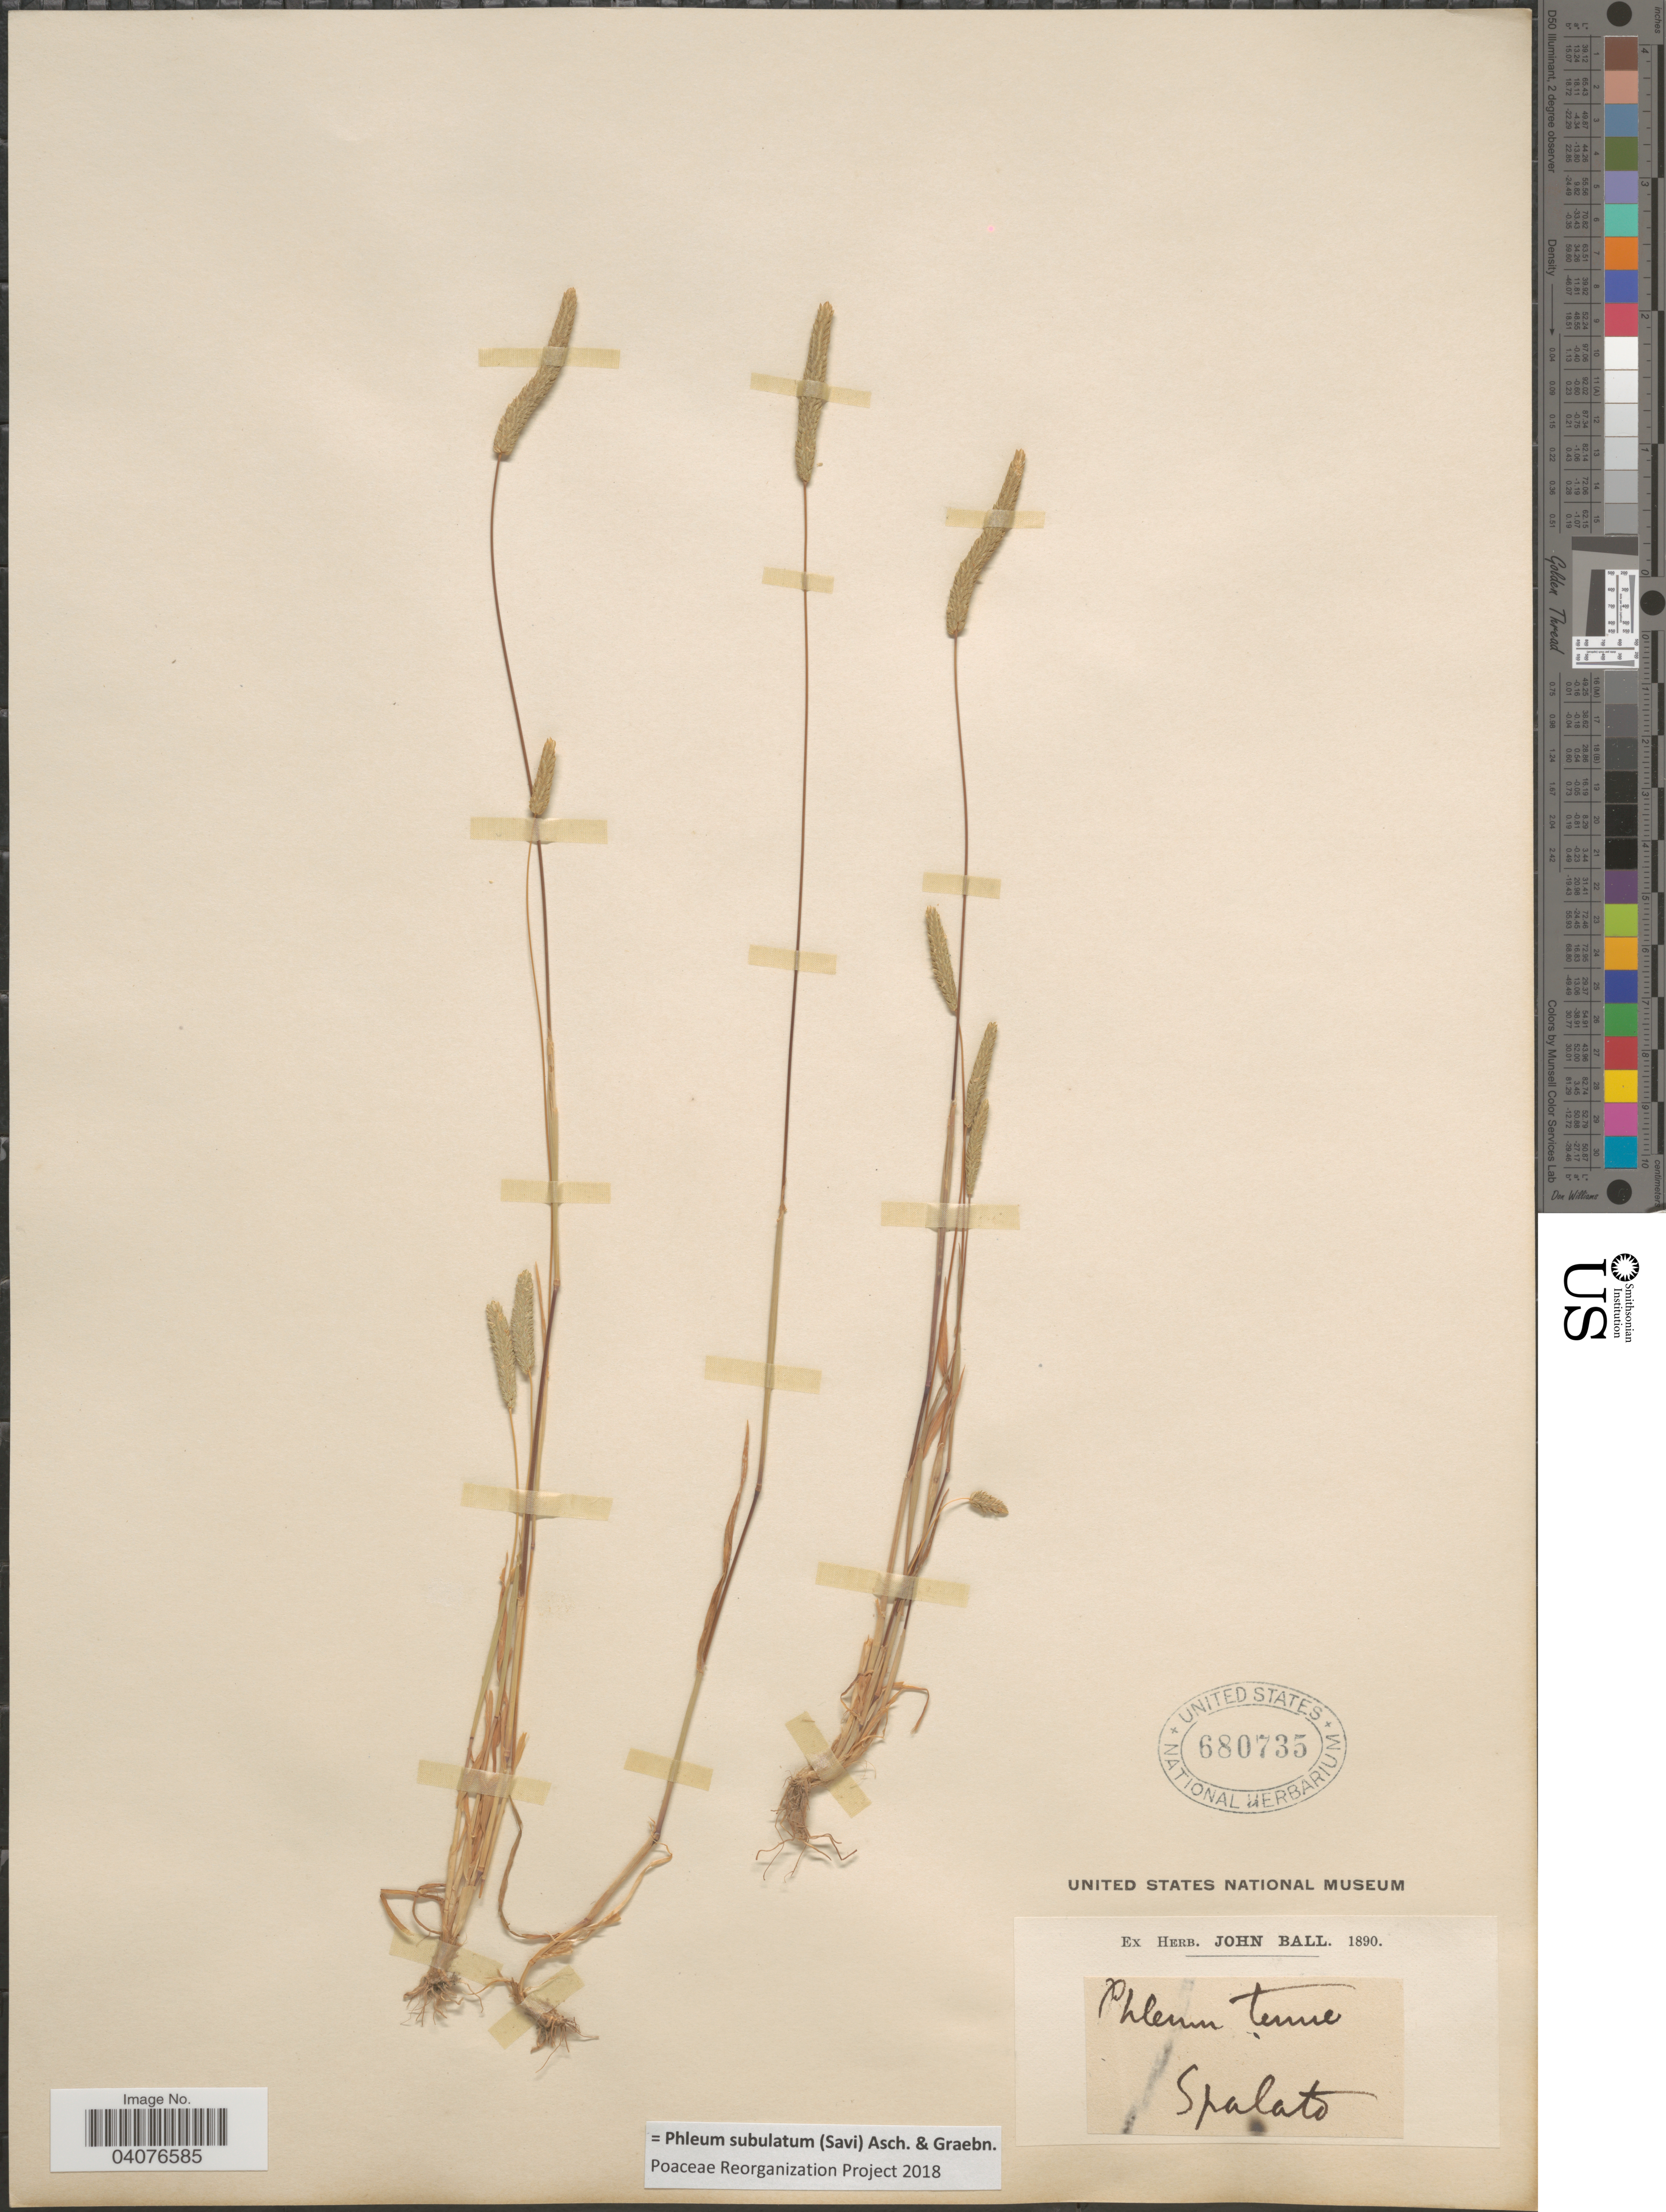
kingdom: Plantae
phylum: Tracheophyta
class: Liliopsida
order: Poales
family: Poaceae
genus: Phleum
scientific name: Phleum subulatum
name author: (Savi) Asch. & Graeb.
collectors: ex herb. John Ball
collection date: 1890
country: Croatia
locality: Spalato.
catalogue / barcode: US 680735